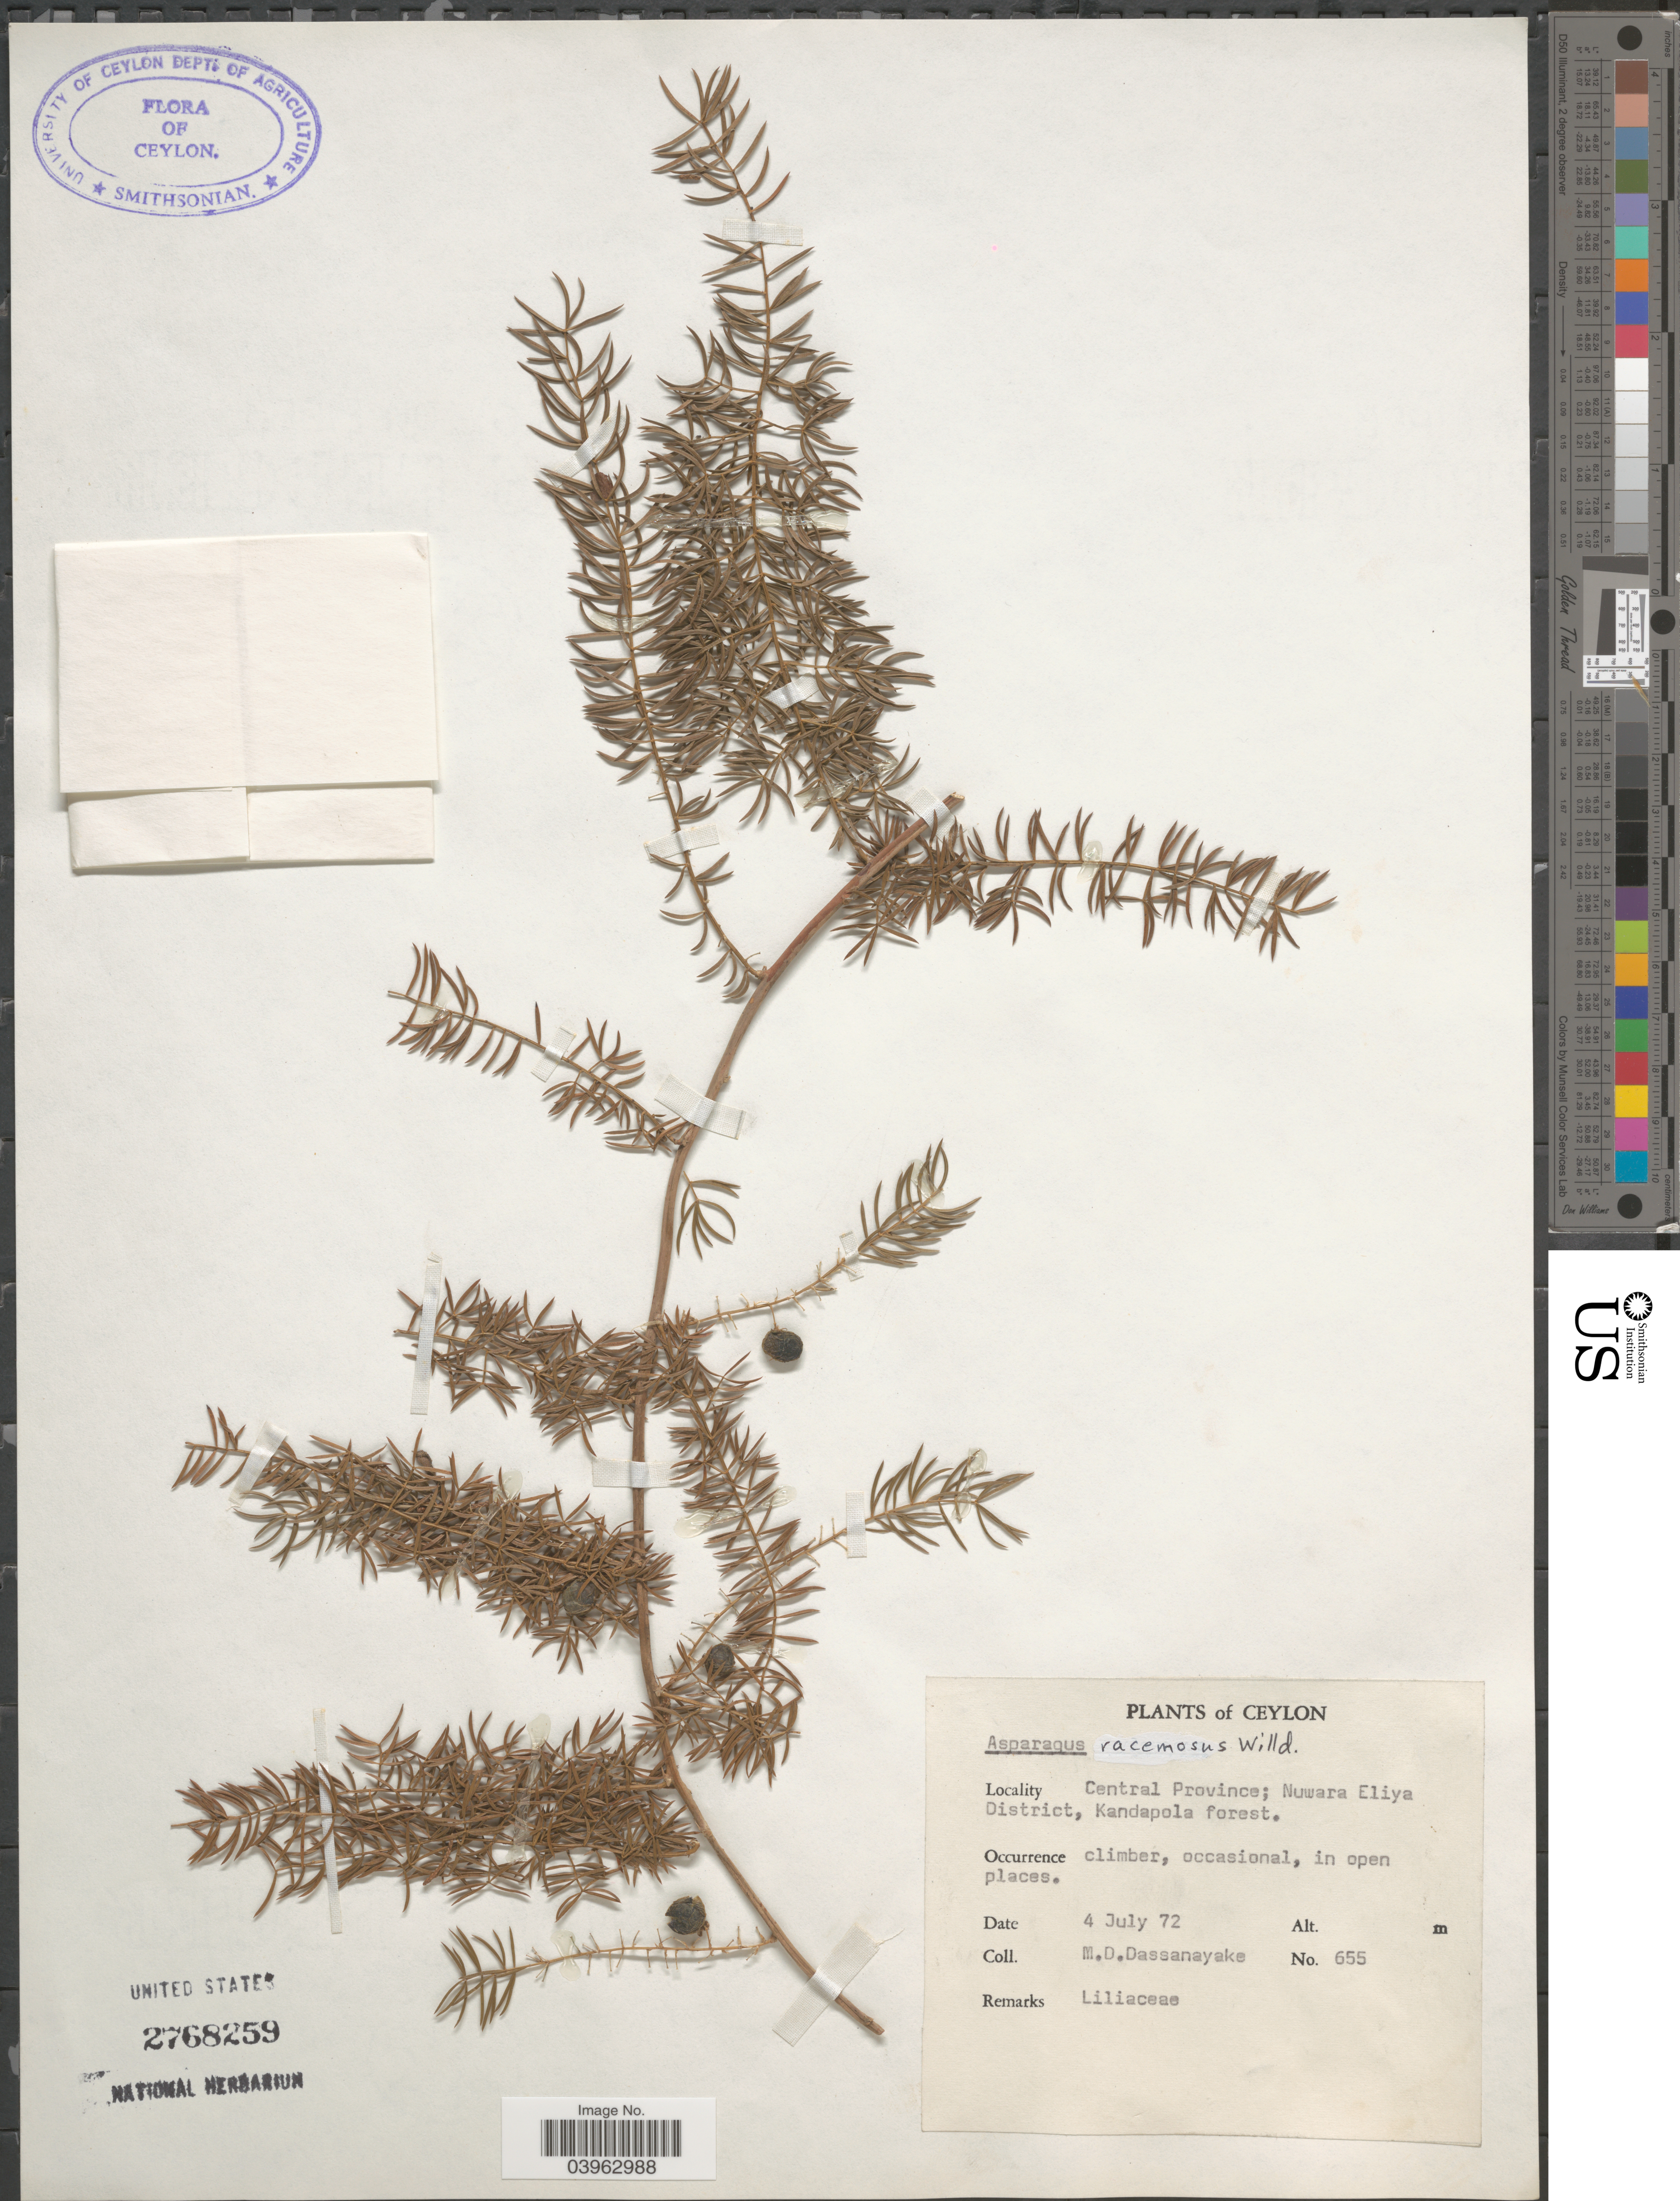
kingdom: Plantae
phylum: Tracheophyta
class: Liliopsida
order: Asparagales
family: Asparagaceae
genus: Asparagus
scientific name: Asparagus racemosus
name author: Willd.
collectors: M. D. Dassanayake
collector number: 655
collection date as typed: Transcribed d/m/y: 4/7/72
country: Sri Lanka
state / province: Central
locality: Ceylon. Nuwara Eliya District, Kandapola forest.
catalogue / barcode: US 2768259